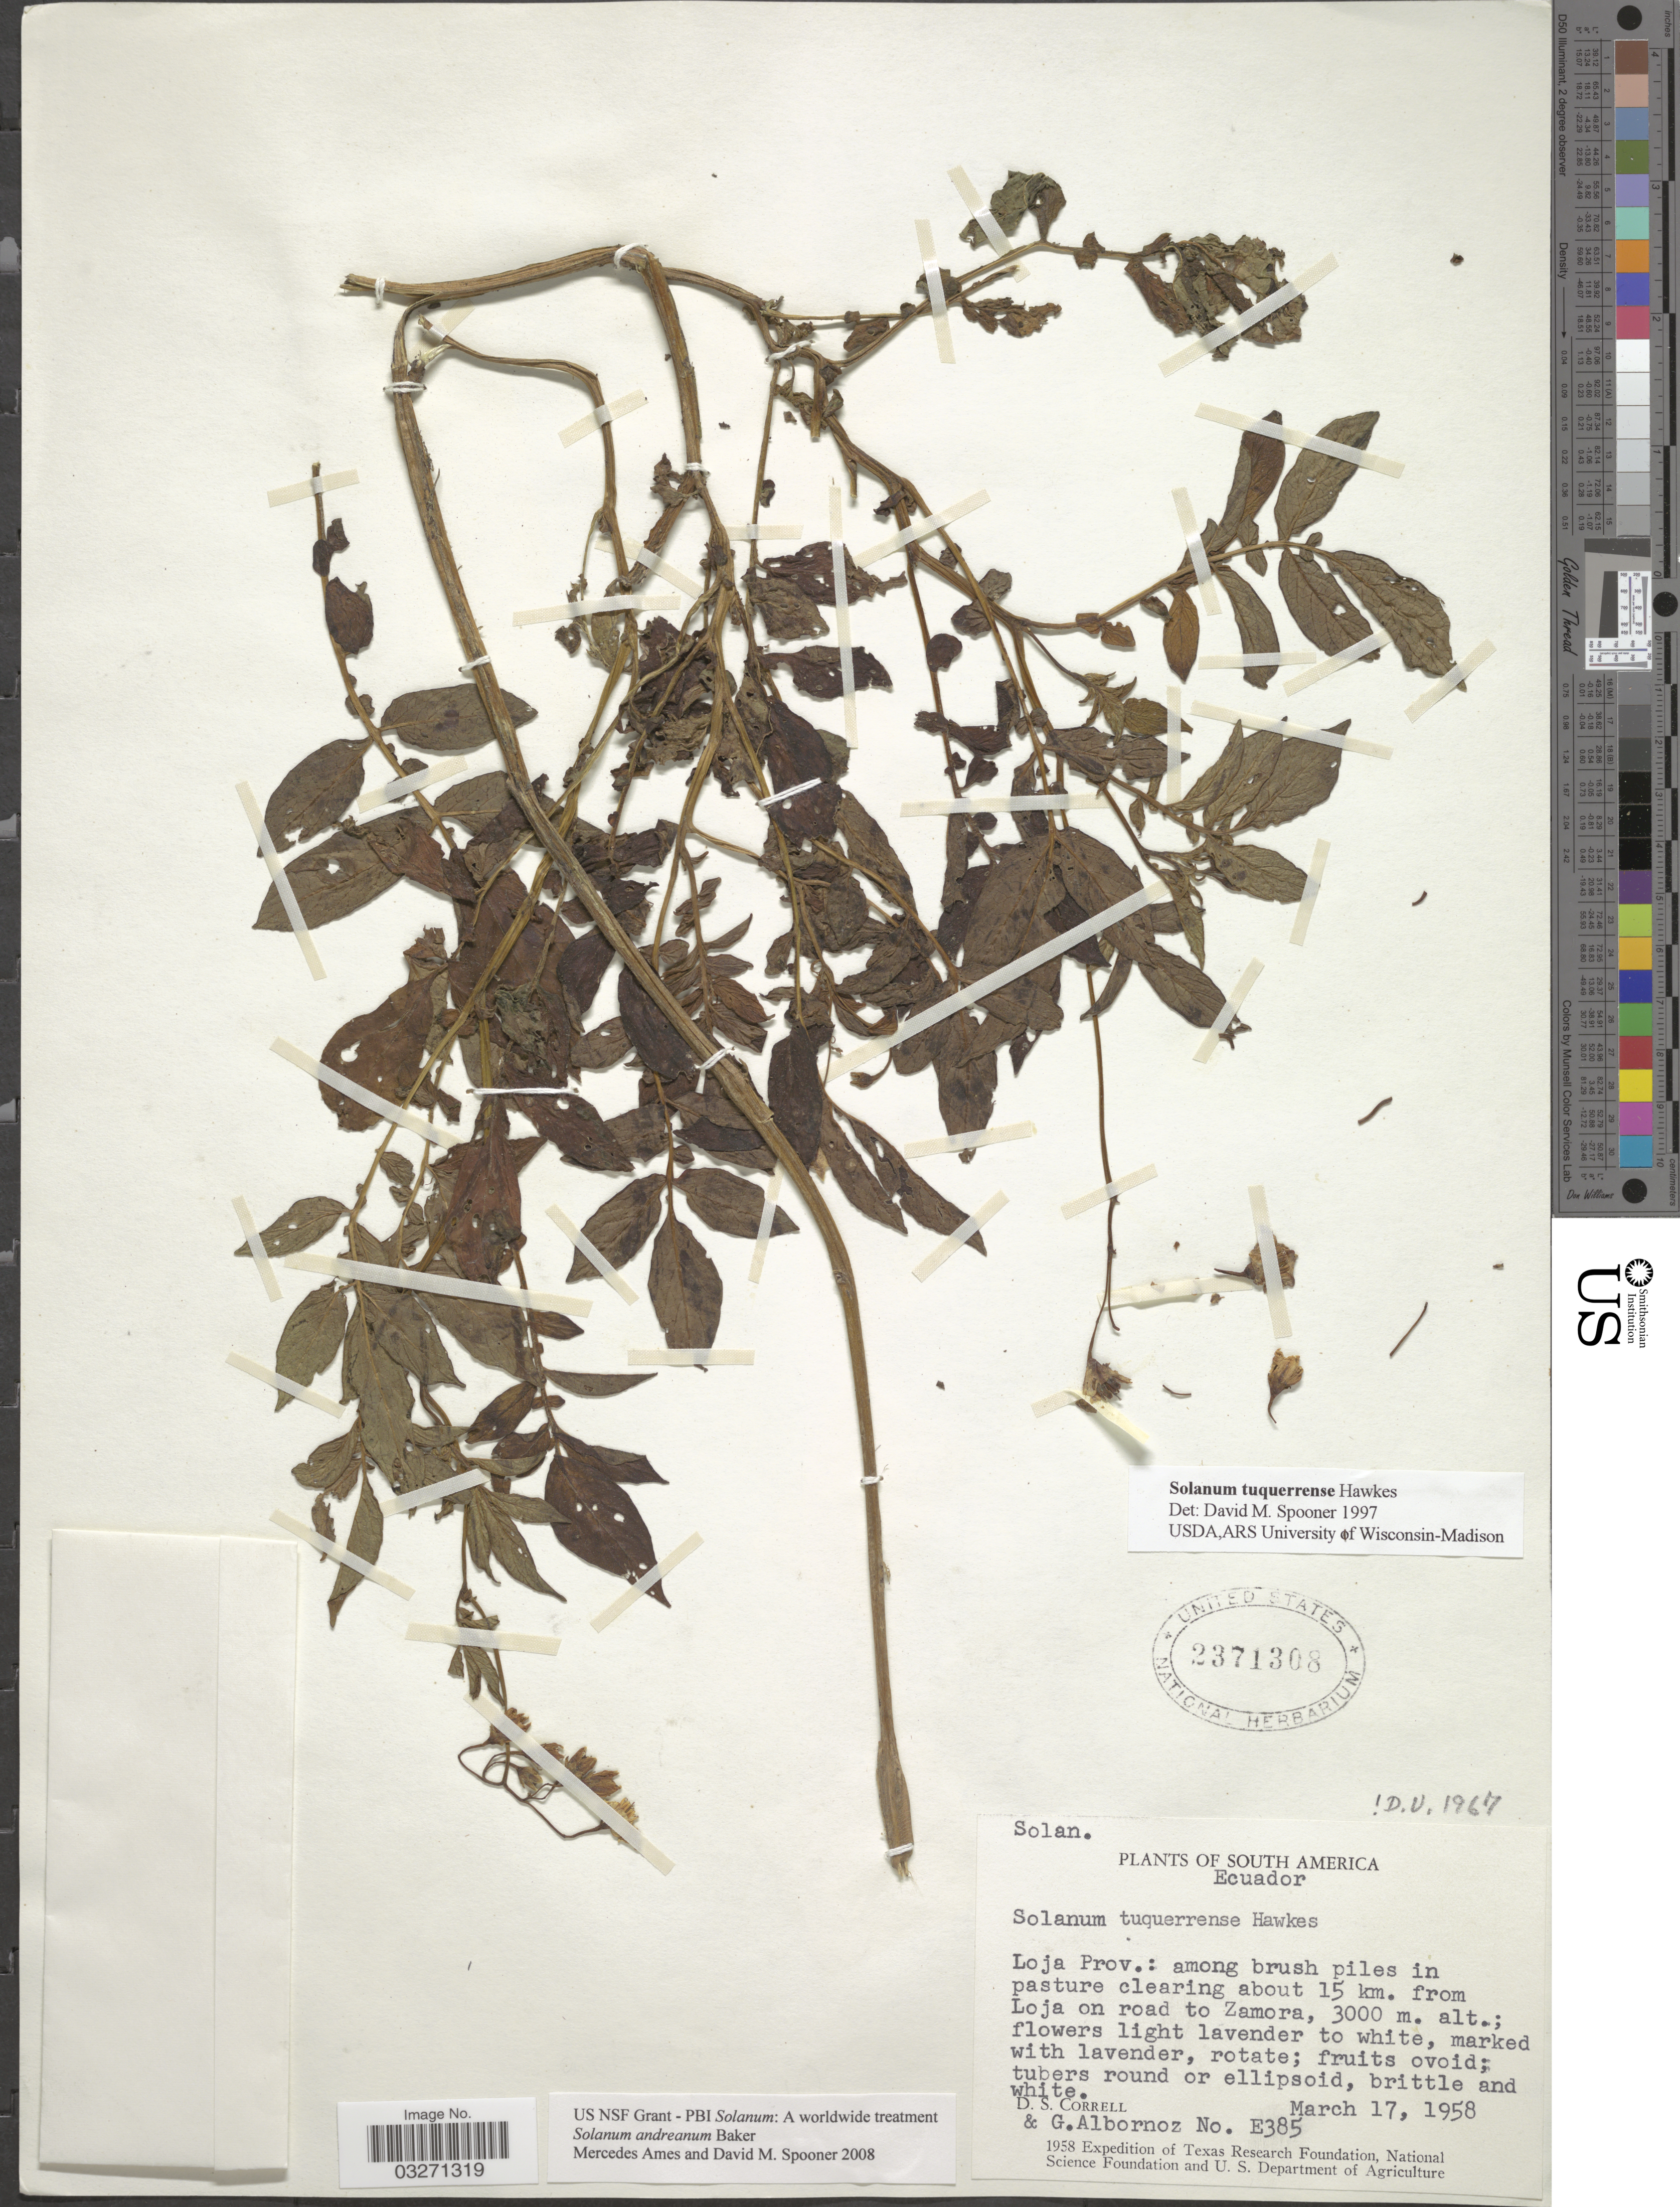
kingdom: Plantae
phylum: Tracheophyta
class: Magnoliopsida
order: Solanales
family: Solanaceae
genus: Solanum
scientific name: Solanum andreanum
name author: Baker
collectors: D. S. Correll & G. Albornoz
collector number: E385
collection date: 1958-03-17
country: Ecuador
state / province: Loja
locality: About 15 km. from Loja on road to Zamora.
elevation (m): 3000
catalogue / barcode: US 2371308